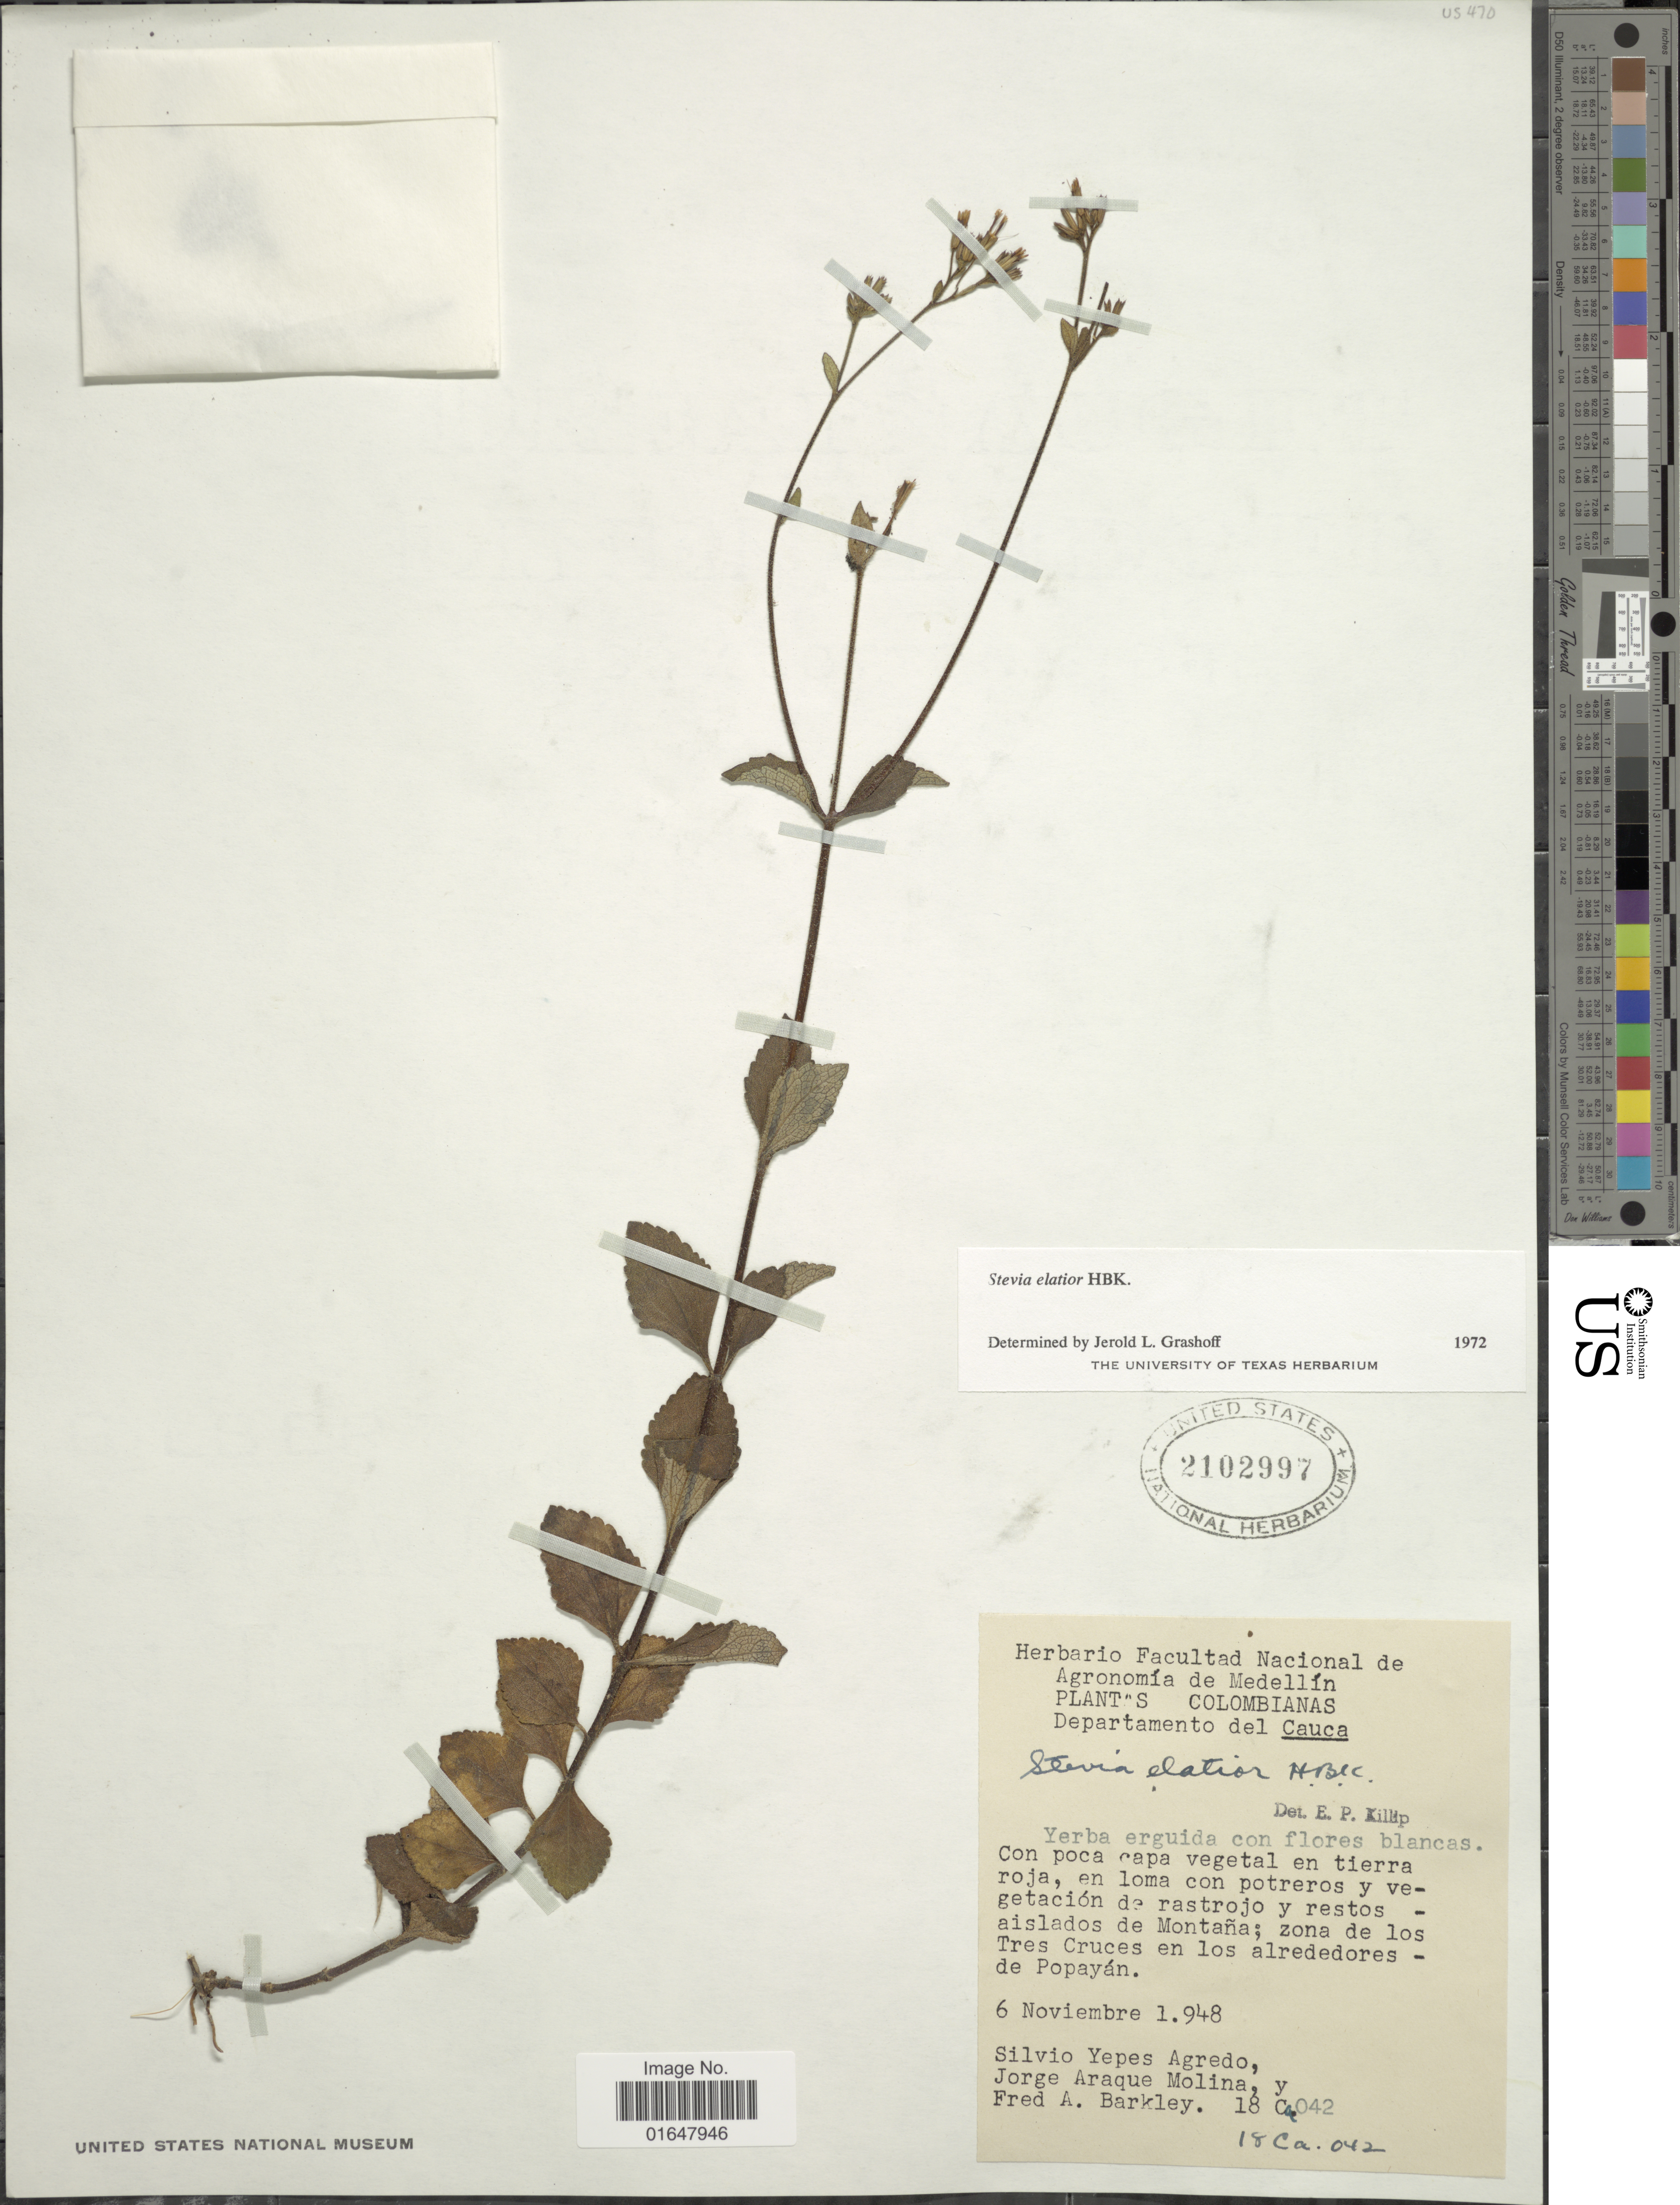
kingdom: Plantae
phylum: Tracheophyta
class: Magnoliopsida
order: Asterales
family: Asteraceae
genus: Stevia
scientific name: Stevia elatior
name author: Kunth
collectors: S. Yepes-Agredo, J. A. Molina & F. A. Barkley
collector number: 18 ca 042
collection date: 1948-11-06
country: Colombia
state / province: Cauca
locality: Aislados de Montana, zona de los Tres Cruces en los alrededores, de Popayan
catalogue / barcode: US 2102997